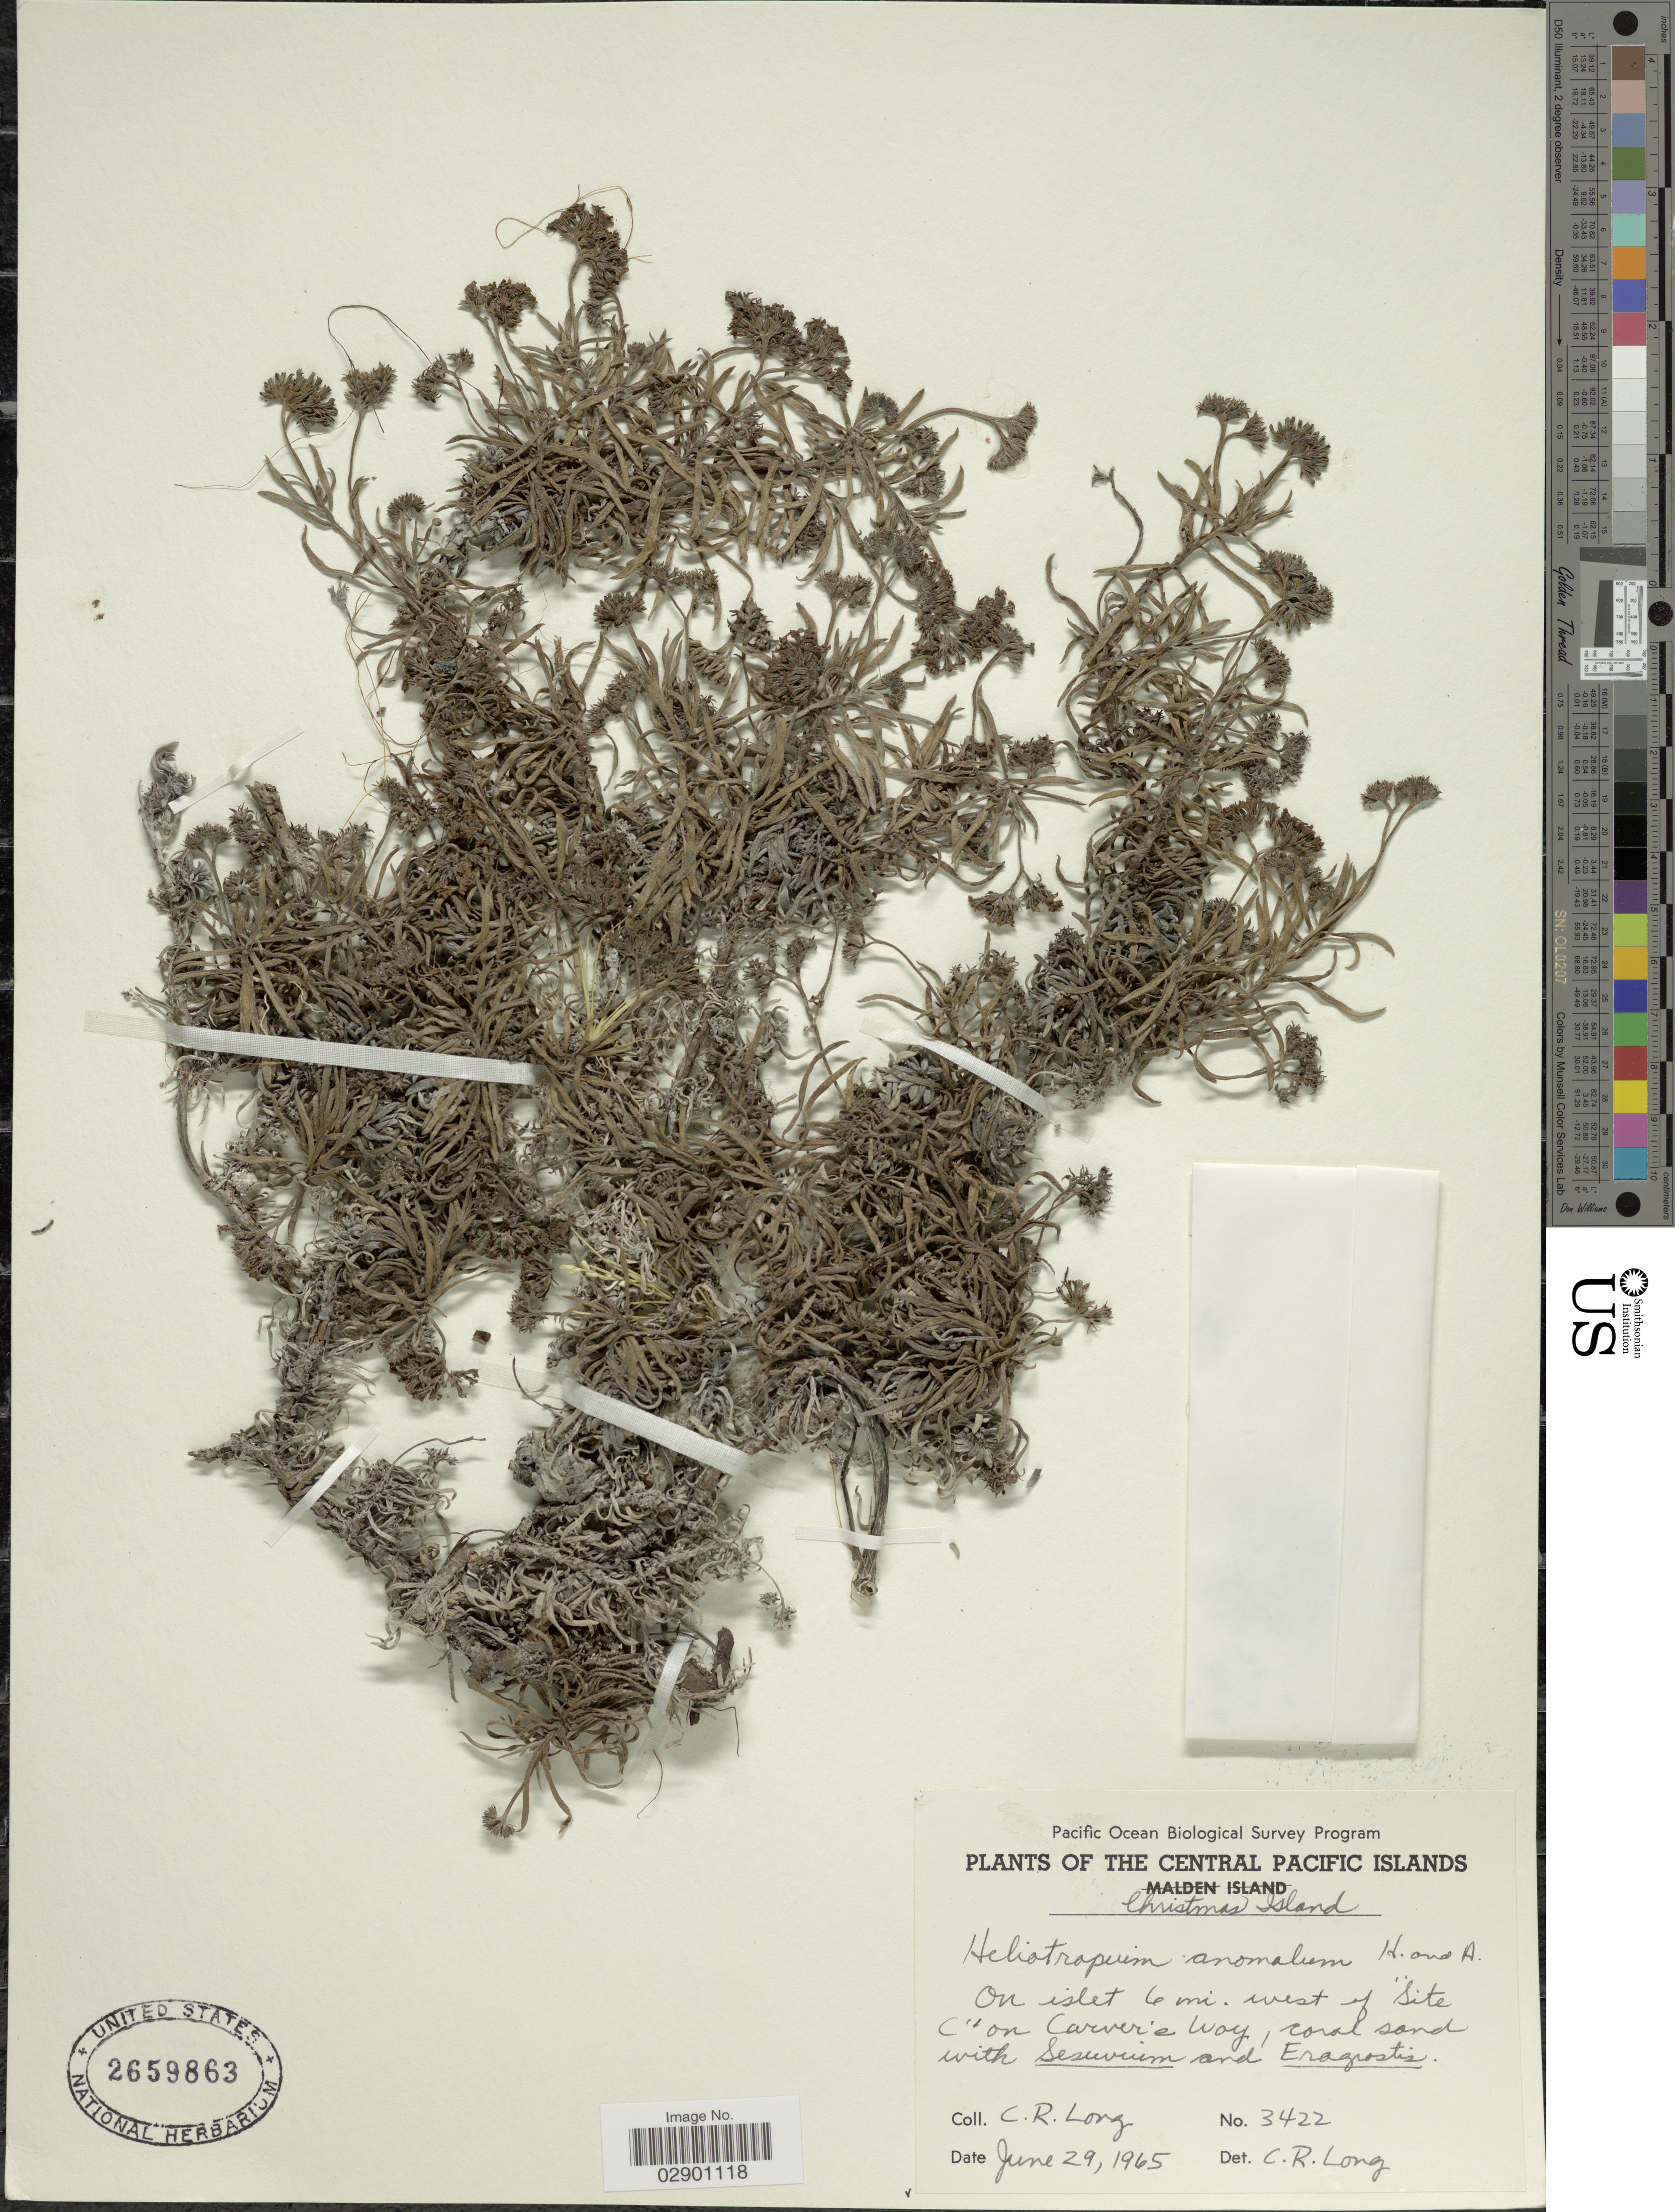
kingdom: Plantae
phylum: Tracheophyta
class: Magnoliopsida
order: Boraginales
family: Heliotropiaceae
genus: Heliotropium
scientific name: Heliotropium anomalum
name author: Hook. & Arn.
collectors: C. R. Long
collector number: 3422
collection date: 1965-06-29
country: Kiribati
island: Kiritimati [Christmas] Atoll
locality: The Central Pacific Islands. Christmas Island. On islet 6 mi. west of "Site C" on Carverie [interpreted] Way.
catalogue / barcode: US 2659863